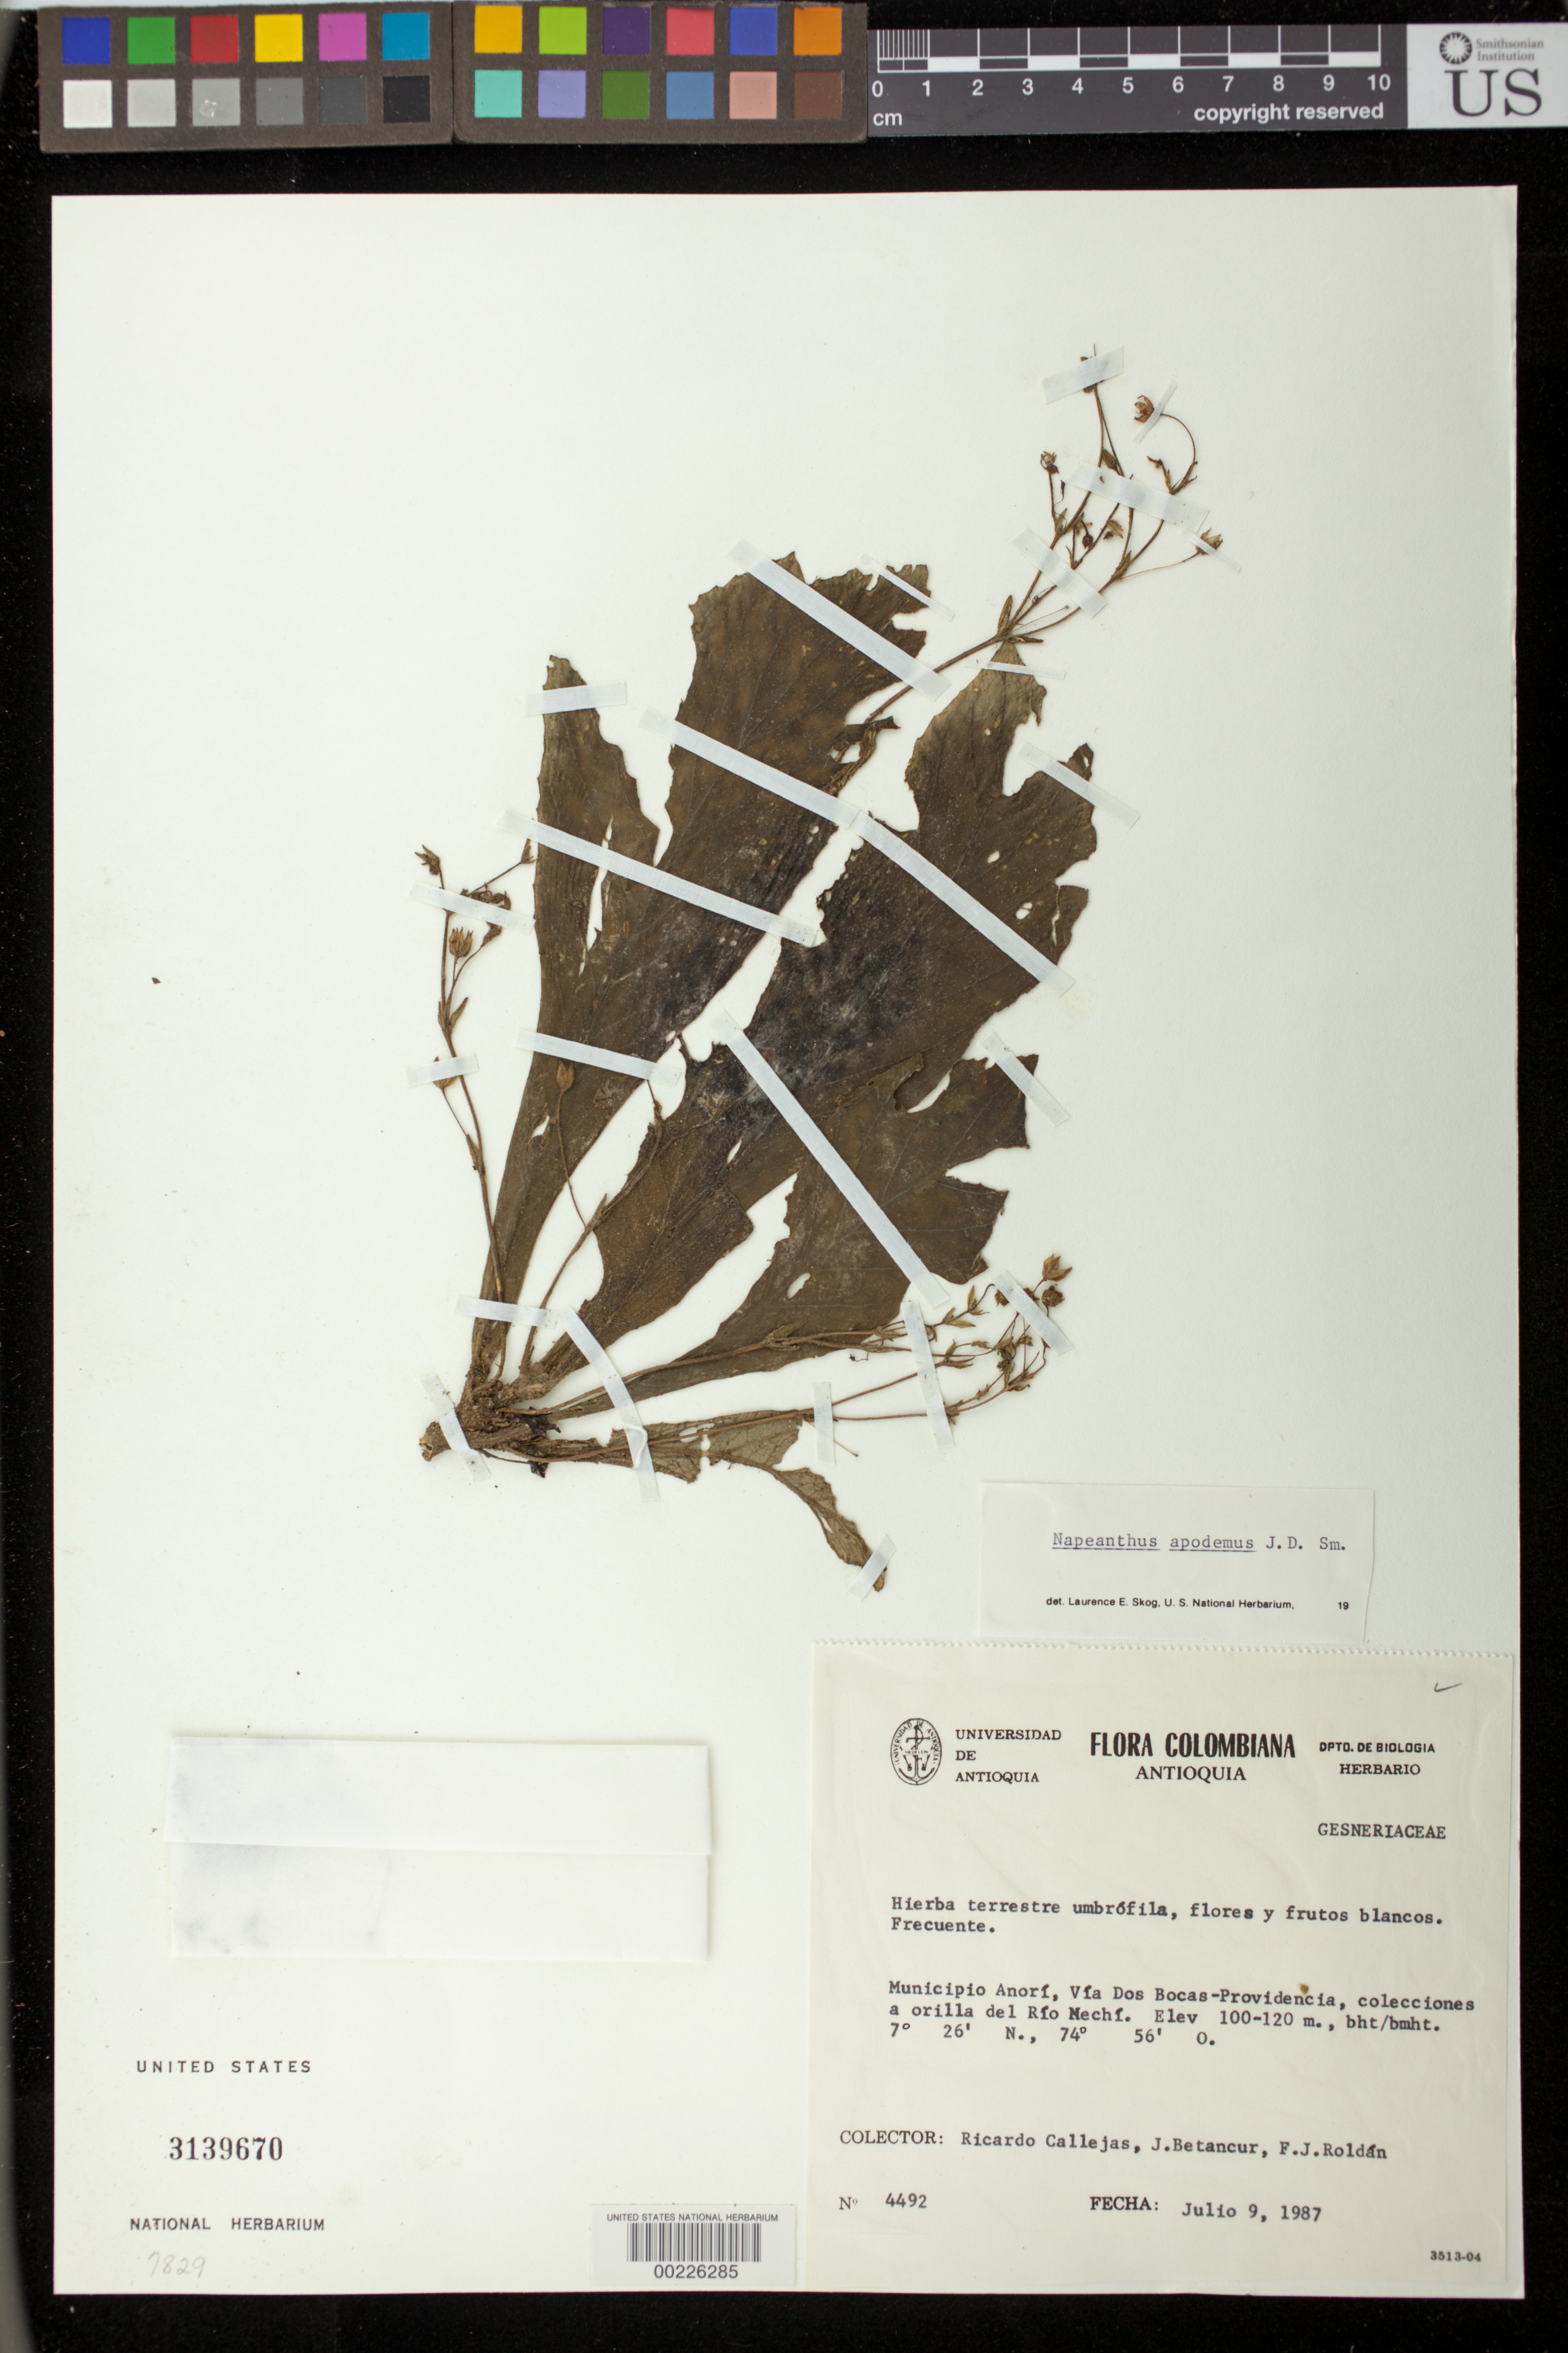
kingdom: Plantae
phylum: Tracheophyta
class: Magnoliopsida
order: Lamiales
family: Gesneriaceae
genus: Napeanthus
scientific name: Napeanthus apodemus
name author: Donn. Sm.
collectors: R. Callejas, J. C. Betancur & F. J. Roldán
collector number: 4492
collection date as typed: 09 Jul 1987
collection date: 1987-07-09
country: Colombia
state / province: Antioquia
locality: Mpio. Anorí, via Dos Bocas-Providencia, collected from bank of Rio Nechi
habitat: bht/bmht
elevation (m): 100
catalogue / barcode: US 3139670